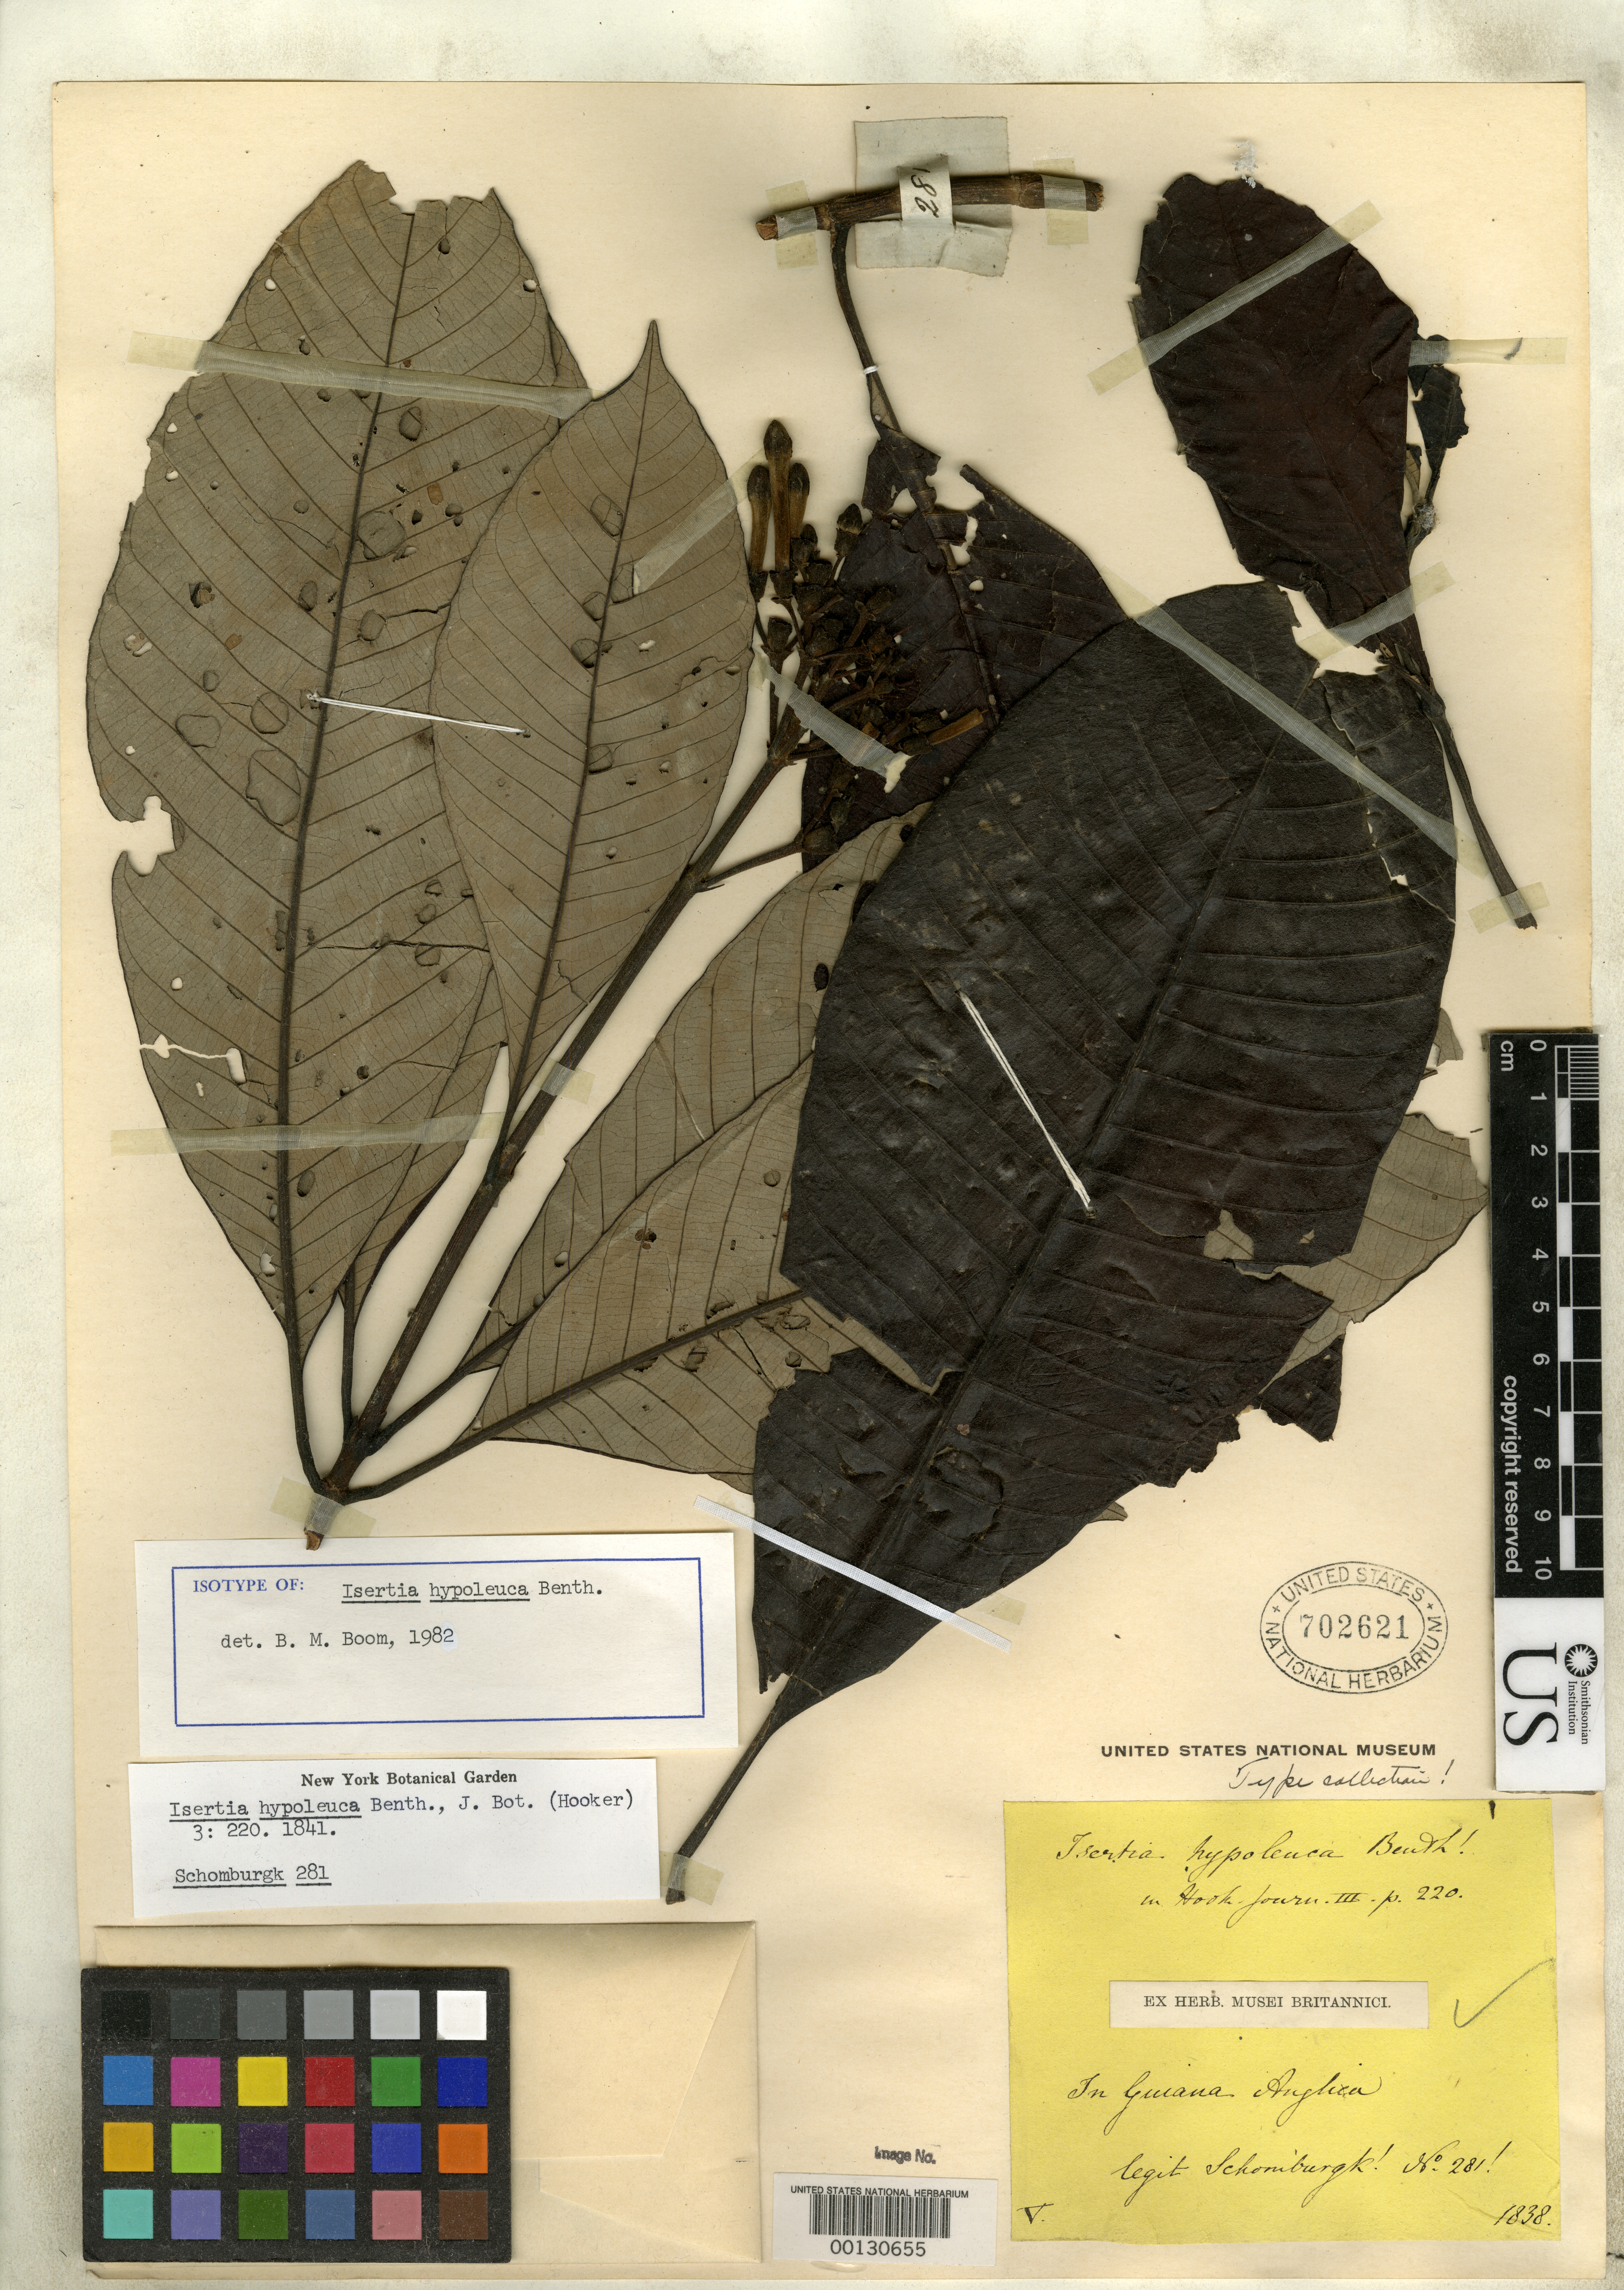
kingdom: Plantae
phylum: Tracheophyta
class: Magnoliopsida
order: Gentianales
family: Rubiaceae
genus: Isertia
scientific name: Isertia hypoleuca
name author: Benth.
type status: Isotype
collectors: R. H. Schomburgk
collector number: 281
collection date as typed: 1838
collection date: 1838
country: Guyana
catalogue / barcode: US 702621